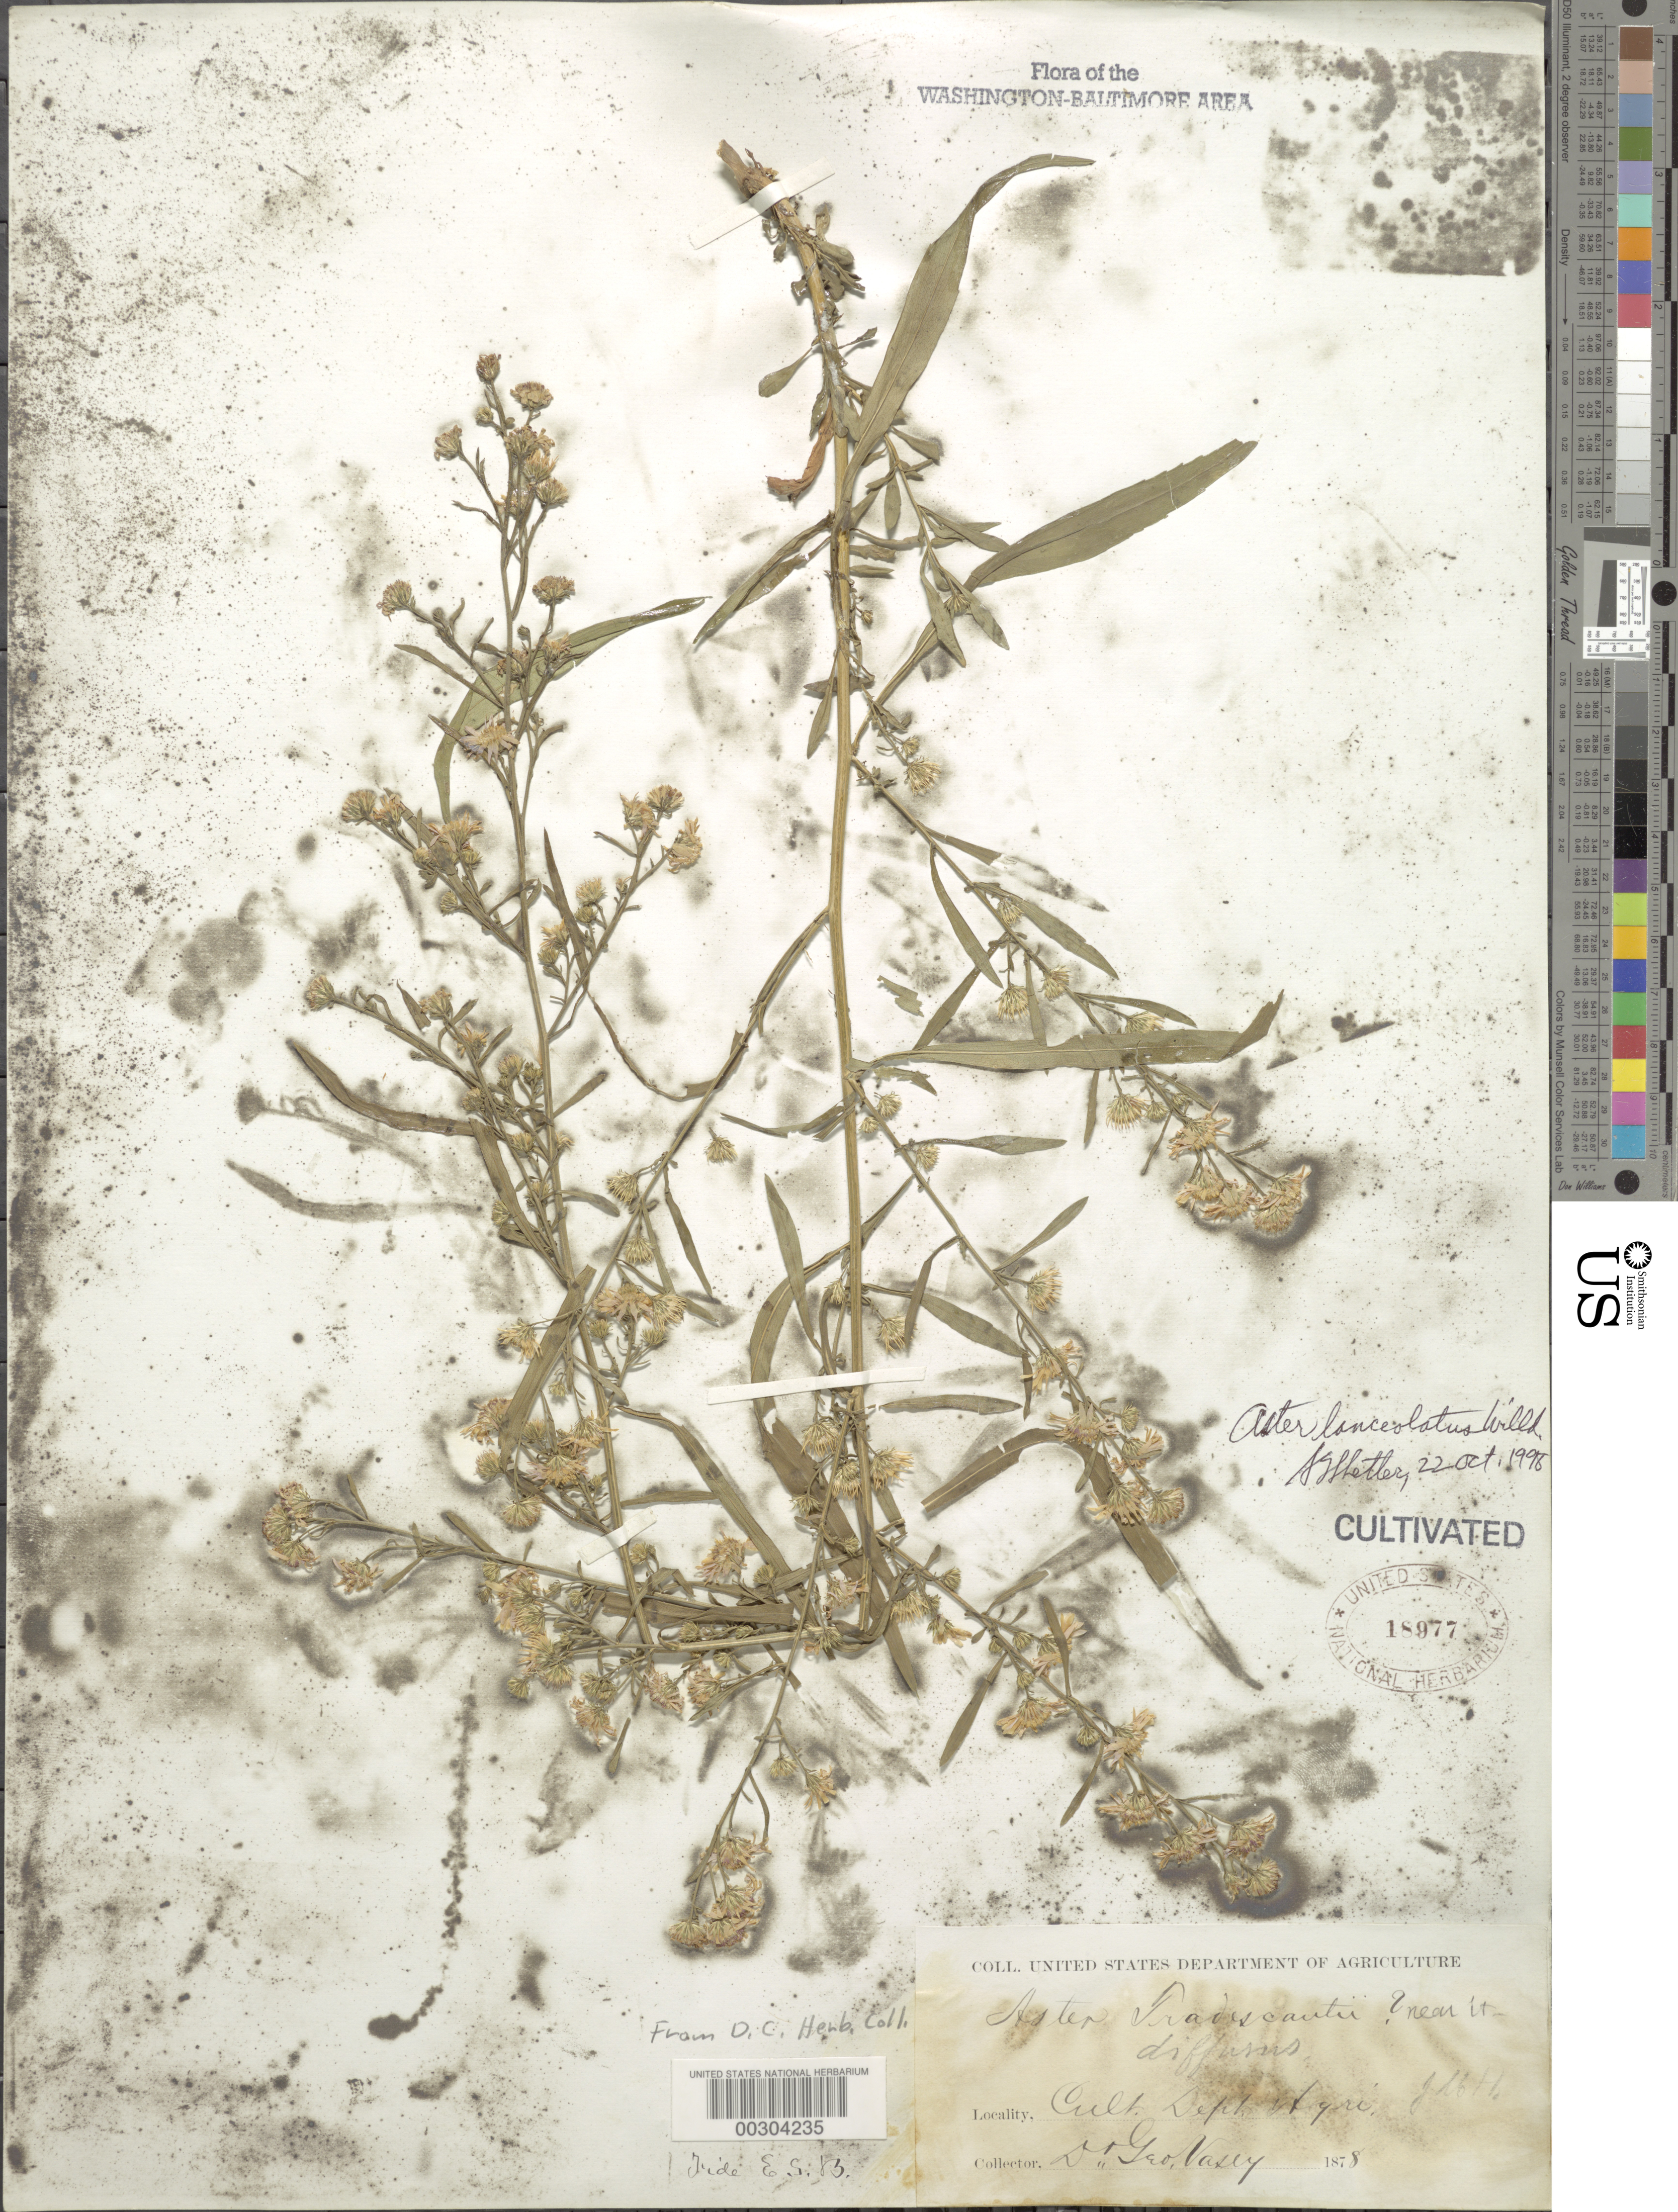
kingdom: Plantae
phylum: Tracheophyta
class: Magnoliopsida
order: Asterales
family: Asteraceae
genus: Symphyotrichum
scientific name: Symphyotrichum lanceolatum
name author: (Willd.) G.L. Nesom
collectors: G. R. Vasey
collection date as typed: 1878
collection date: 1878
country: United States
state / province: District of Columbia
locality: Department of Agriculture grounds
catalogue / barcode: US 18977